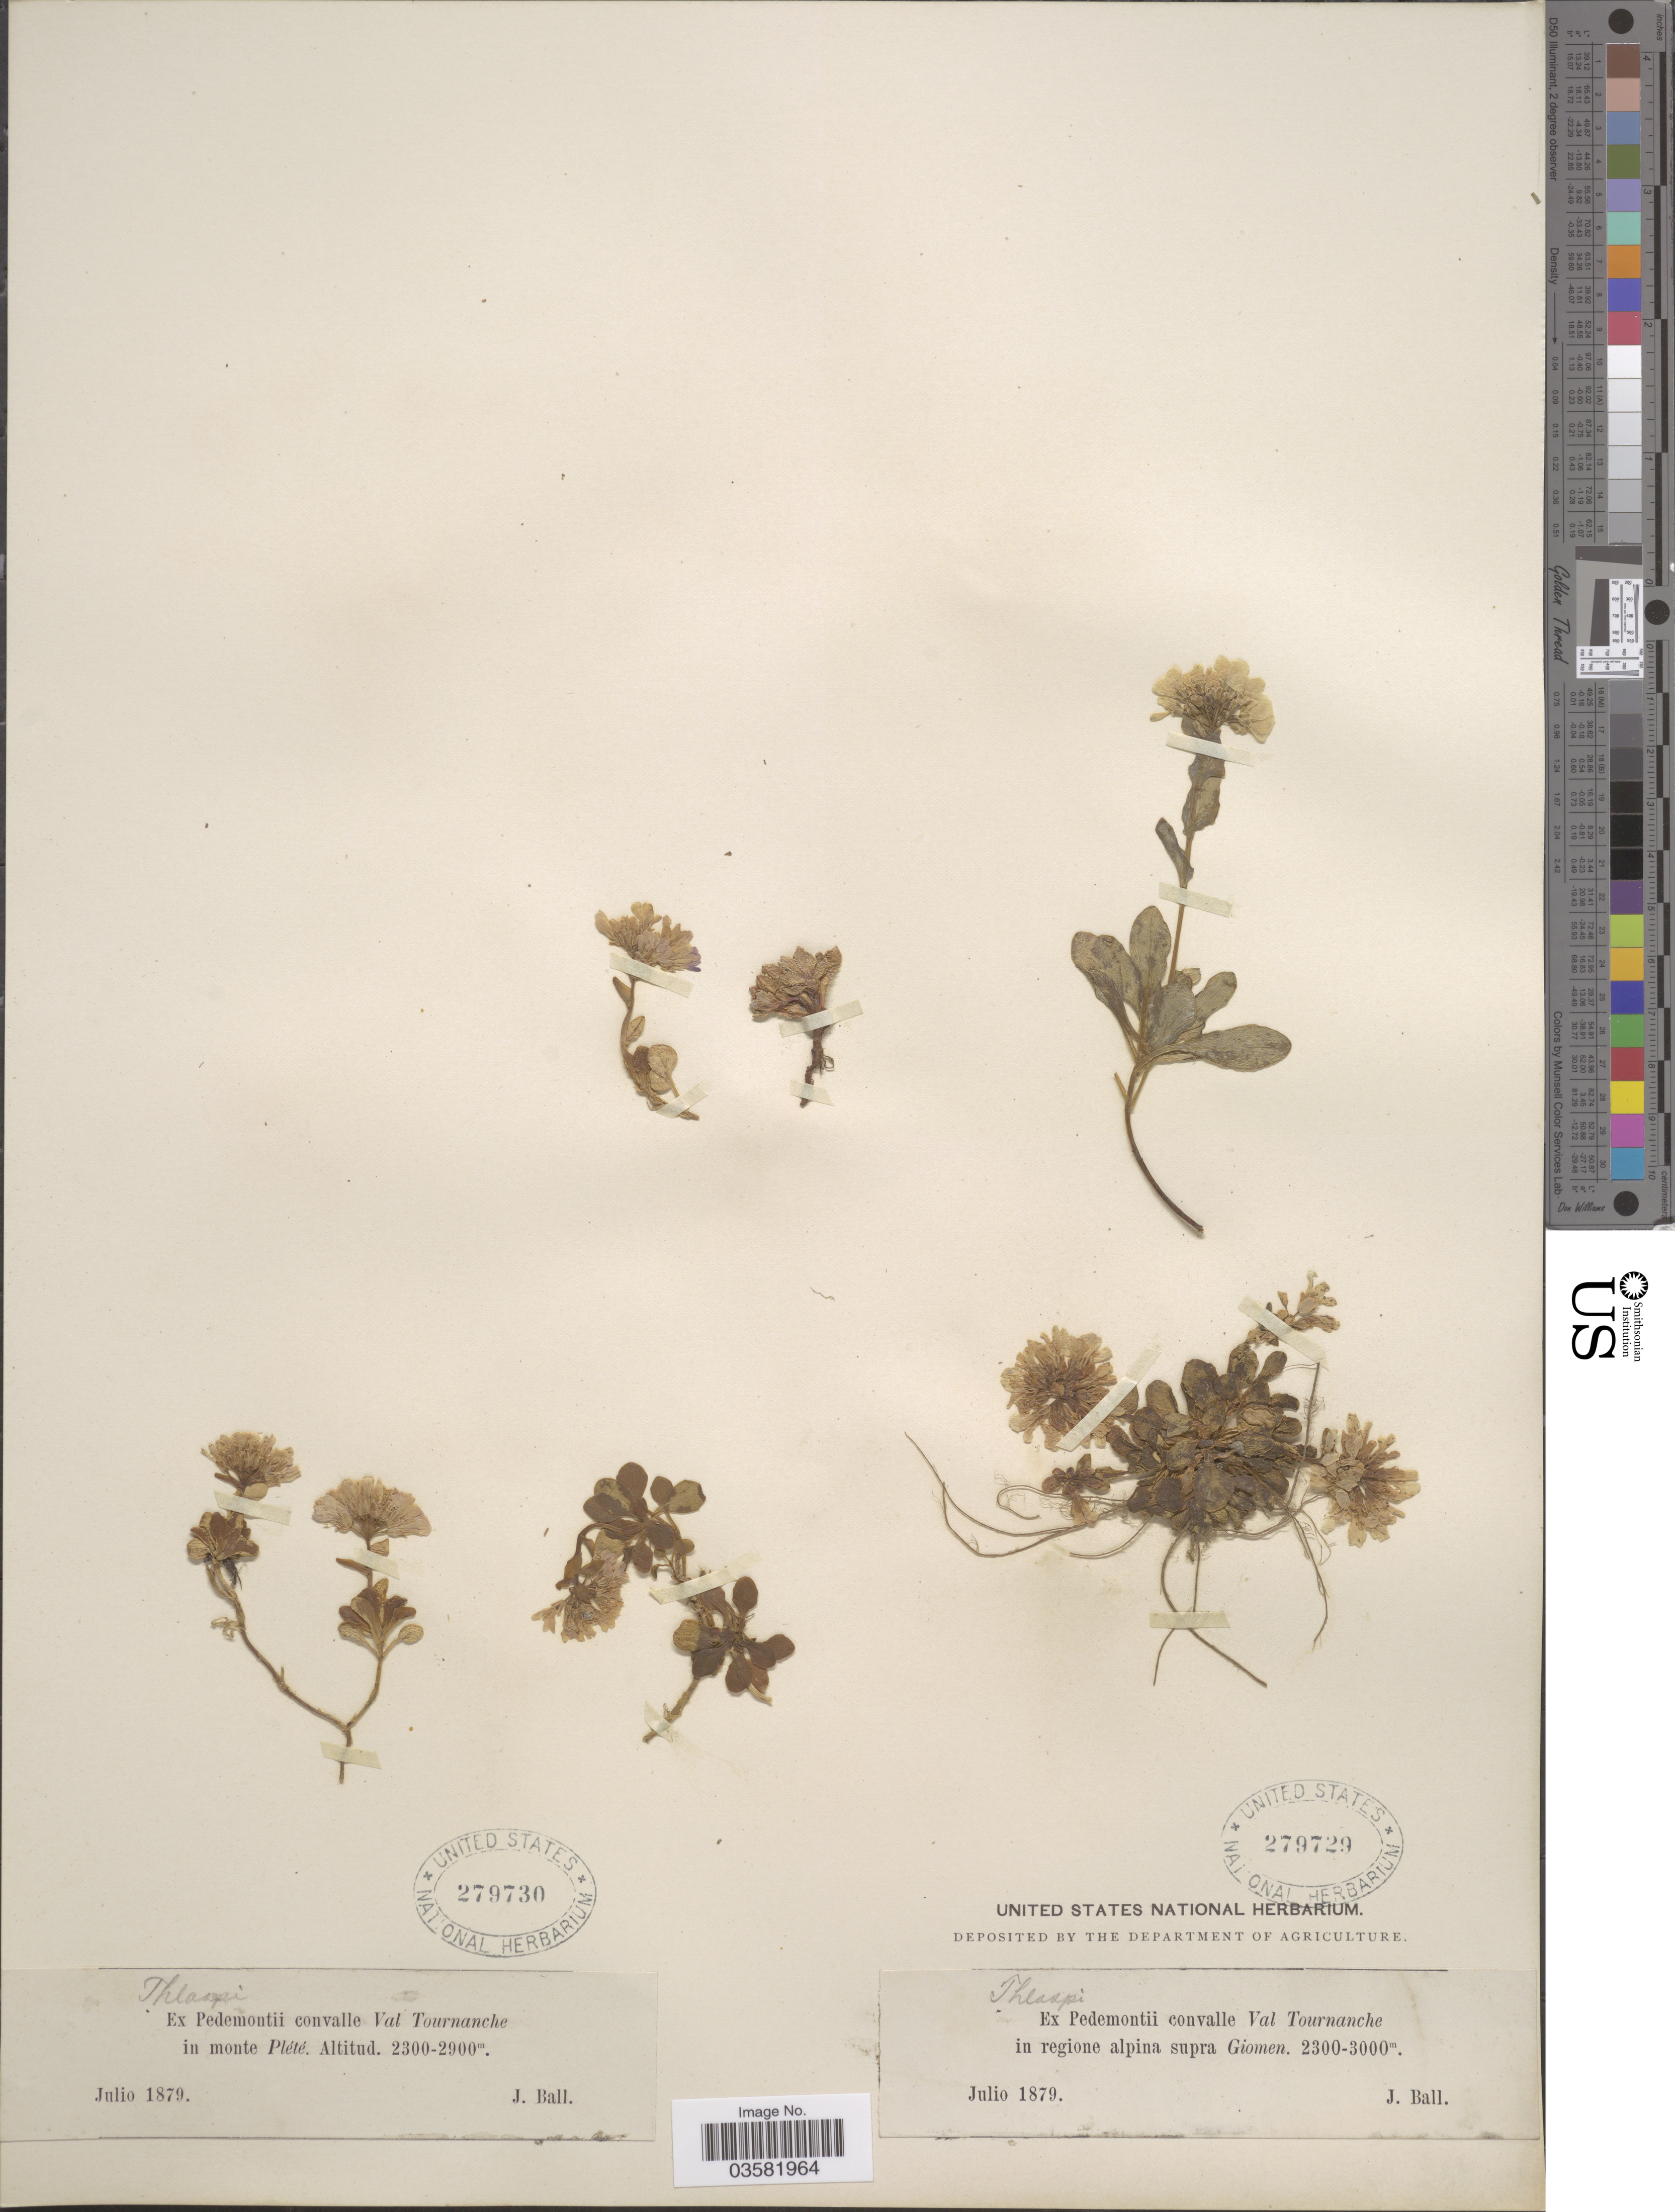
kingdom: Plantae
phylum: Tracheophyta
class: Magnoliopsida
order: Brassicales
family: Brassicaceae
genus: Thlaspi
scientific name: Thlaspi sp.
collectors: J. Ball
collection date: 1879-07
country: Italy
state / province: Piedmont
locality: Ex Pedemontii convalle Val Tournanche in regione alpina supra Giomen.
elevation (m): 2300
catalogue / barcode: US 279729-2